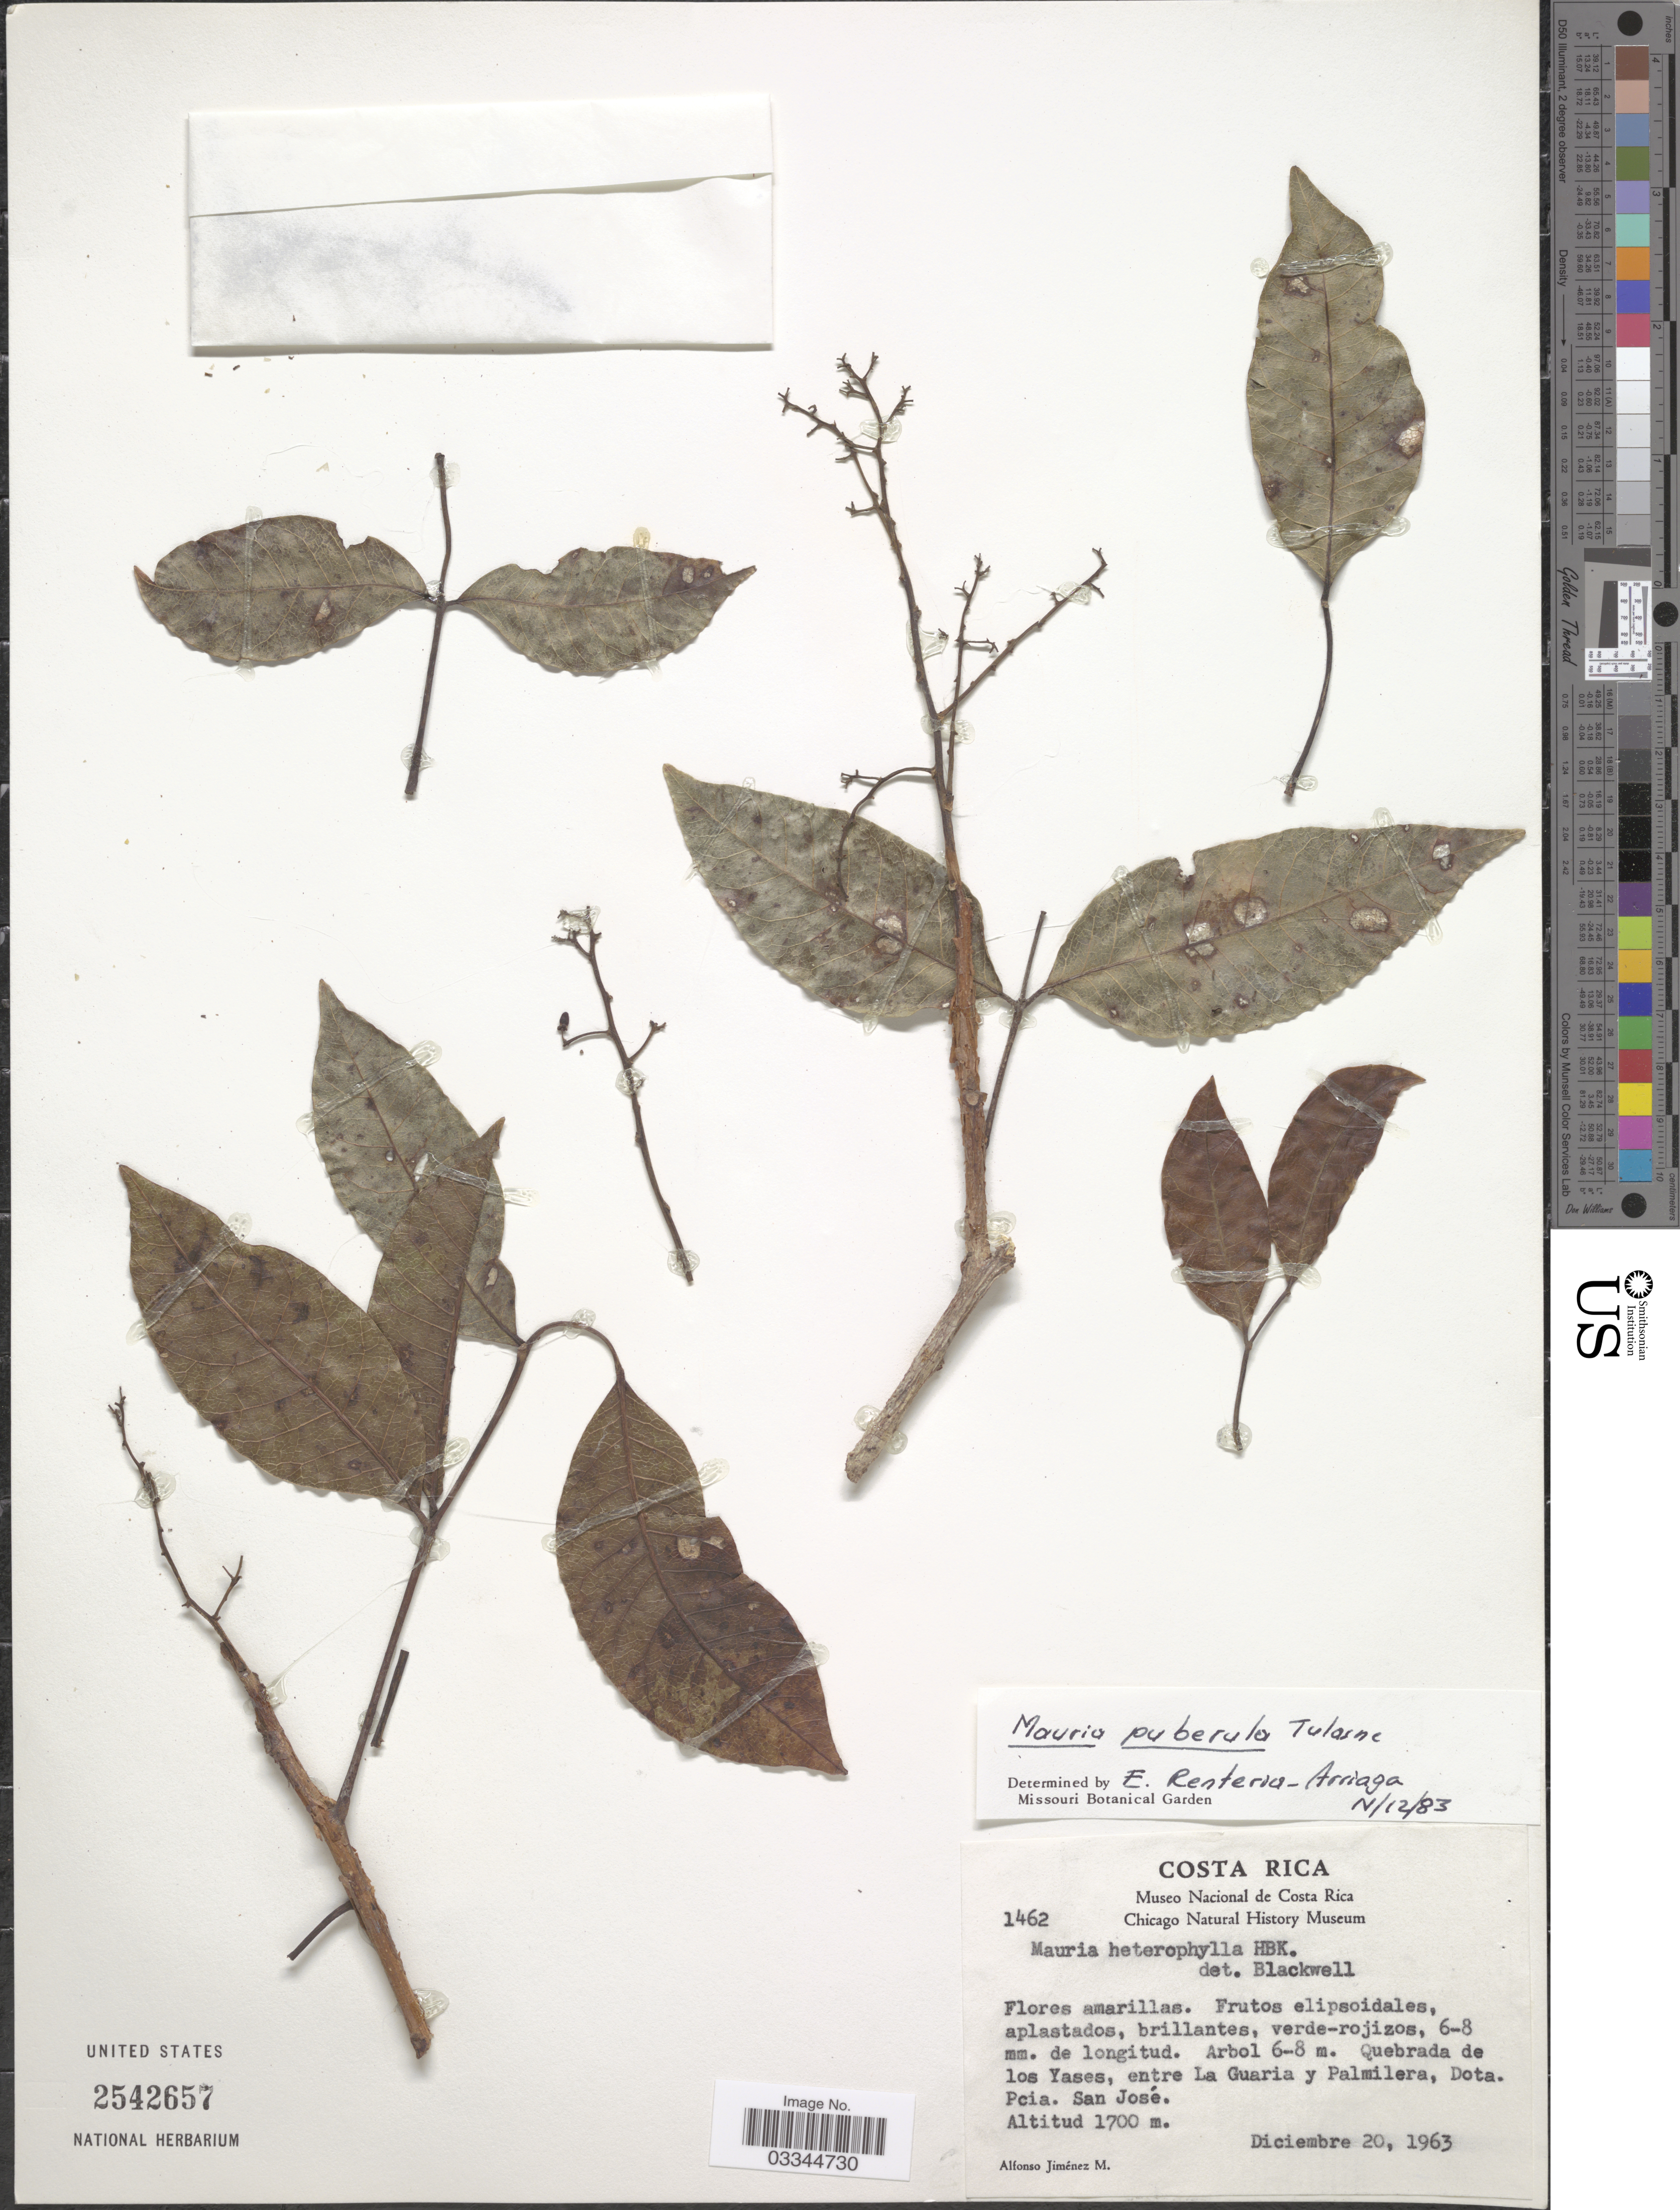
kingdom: Plantae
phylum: Tracheophyta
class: Magnoliopsida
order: Sapindales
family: Anacardiaceae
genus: Mauria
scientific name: Mauria puberula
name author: Tul.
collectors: A. Jimenez M.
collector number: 1462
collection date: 1963-12-20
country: Costa Rica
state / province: San José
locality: Quebrada de los Yases, entre La Guaria y Palmilera, Dota.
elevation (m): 1700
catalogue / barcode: US 2542657